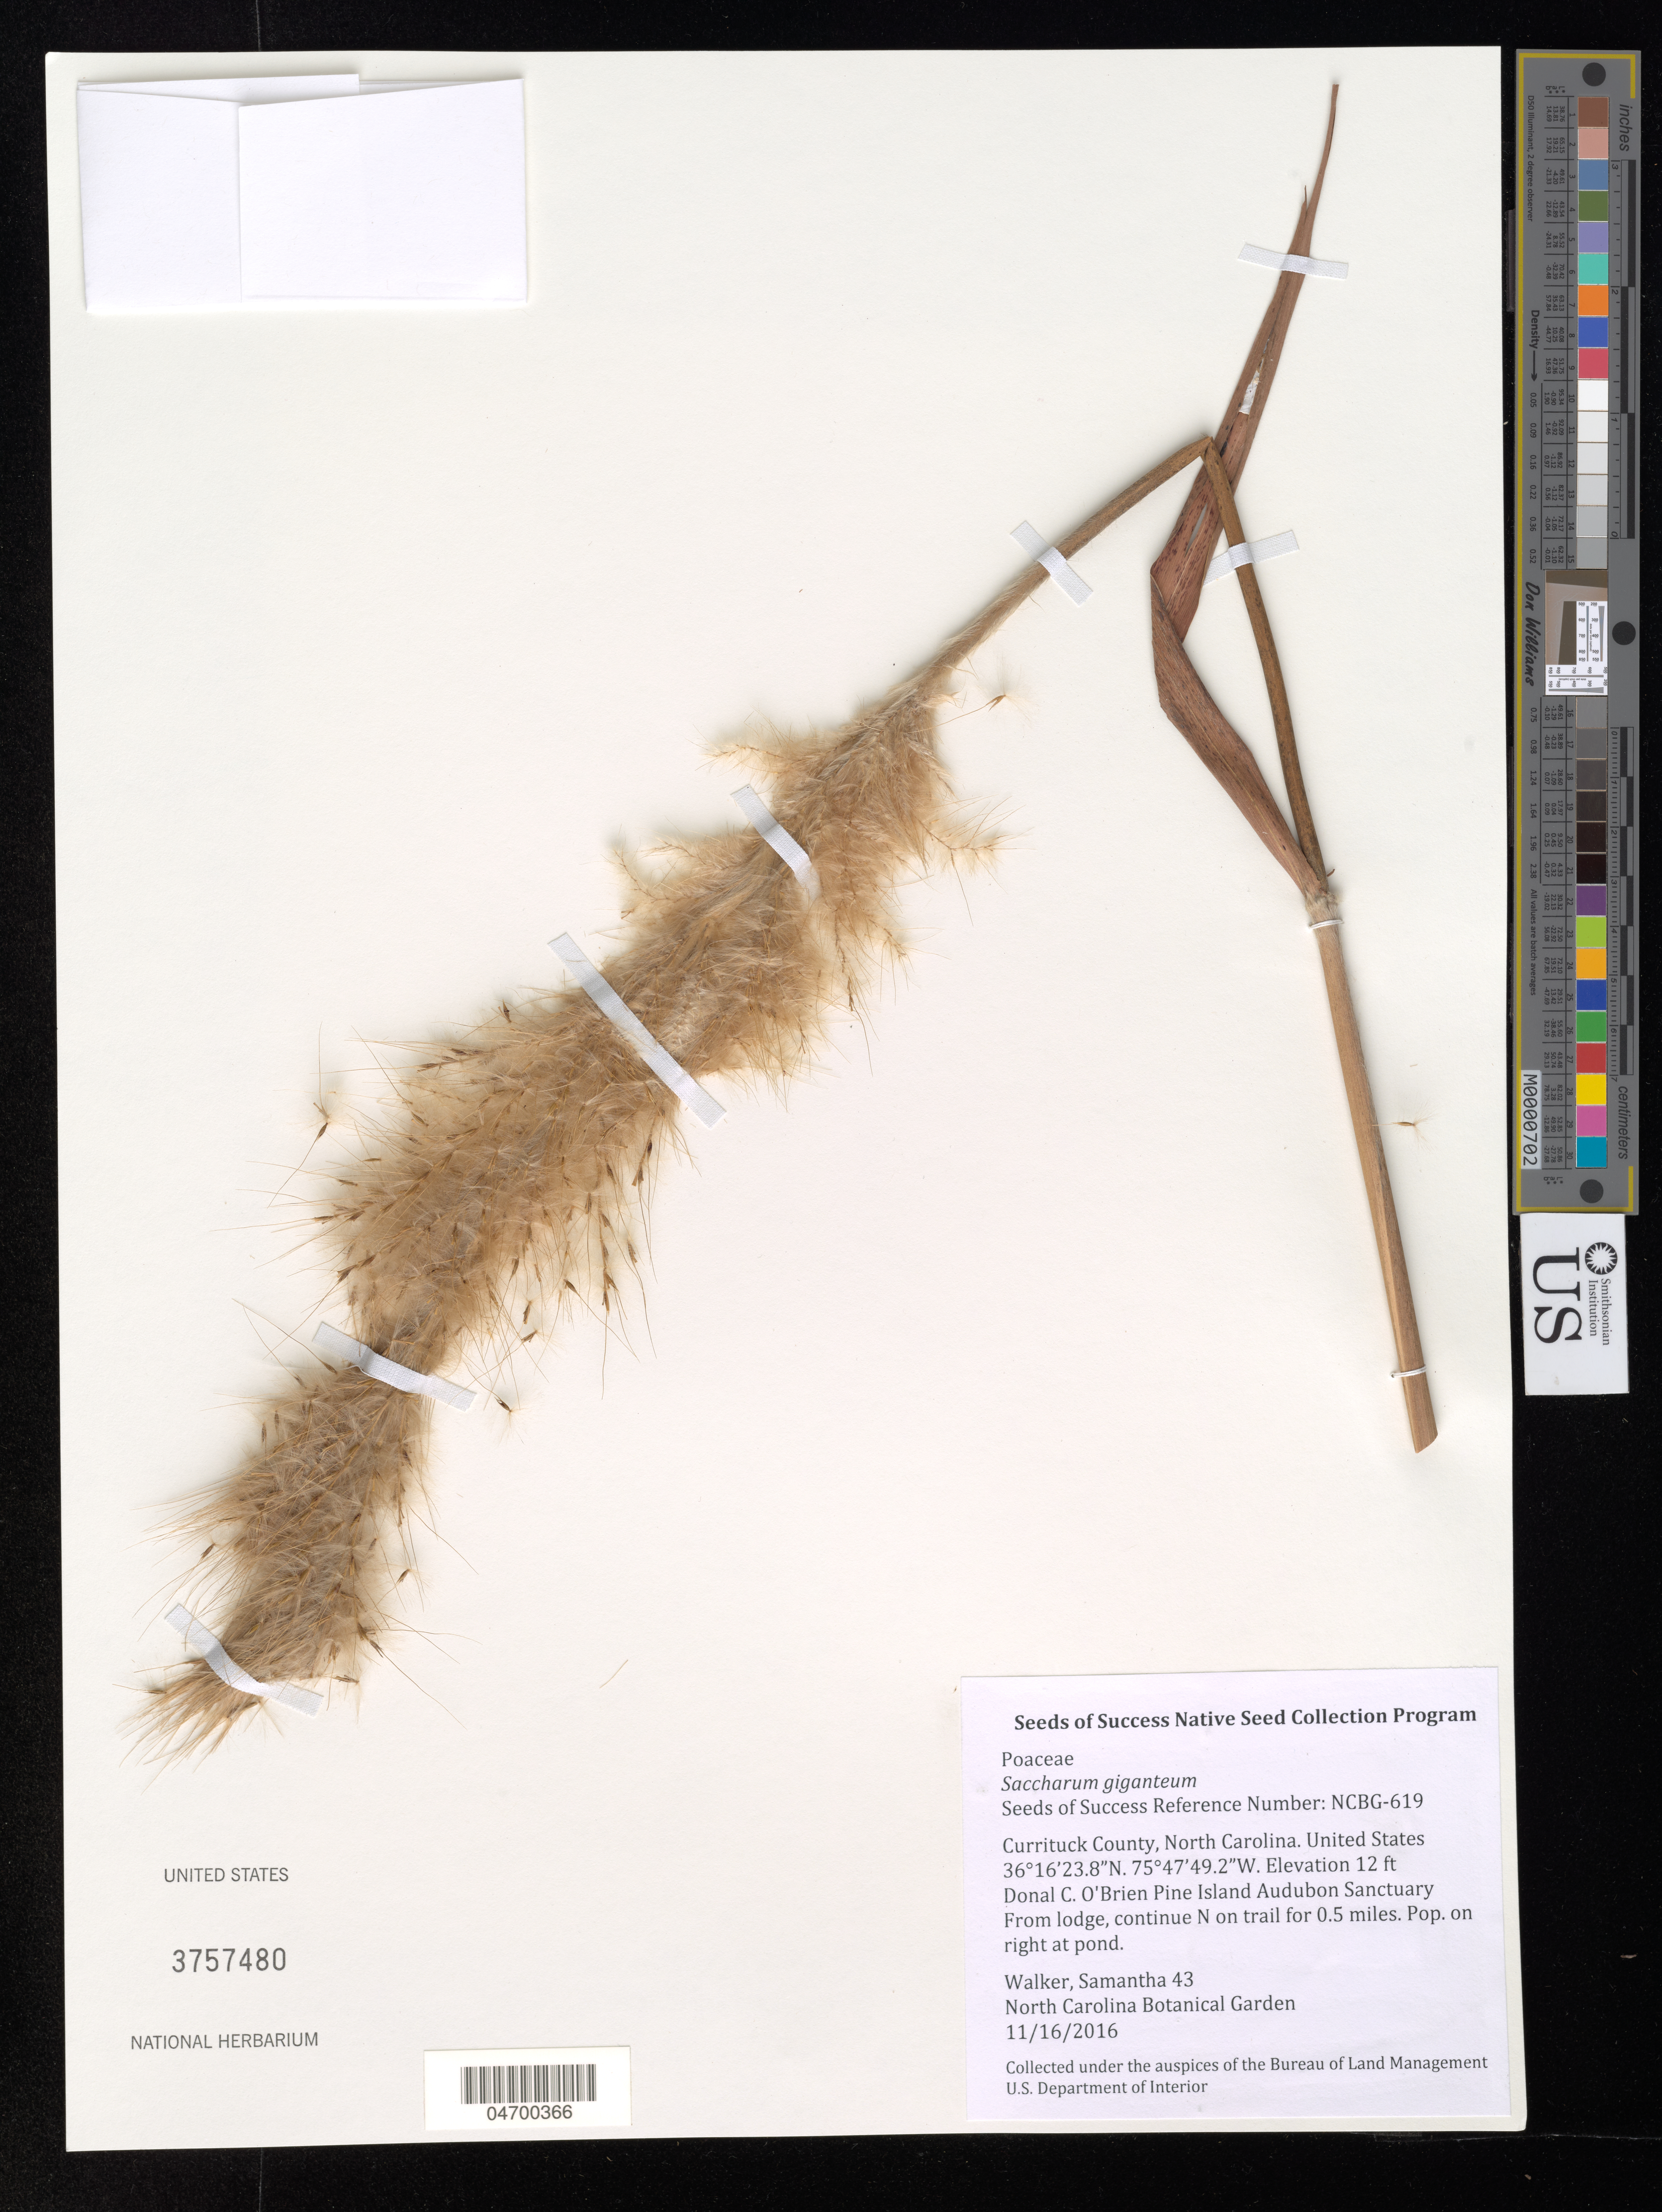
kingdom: Plantae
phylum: Tracheophyta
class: Liliopsida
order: Poales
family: Poaceae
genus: Saccharum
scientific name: Saccharum giganteum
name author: (Walter) Pers.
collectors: S. Walker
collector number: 43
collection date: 2016-11-16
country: United States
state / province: North Carolina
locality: Currituck County. Donal C. O'Brien Pine Island Audubon Sanctuary From lodge, continue N on trail 0.5 miles. Pop. on right at pond.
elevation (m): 4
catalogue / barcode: US 3757480